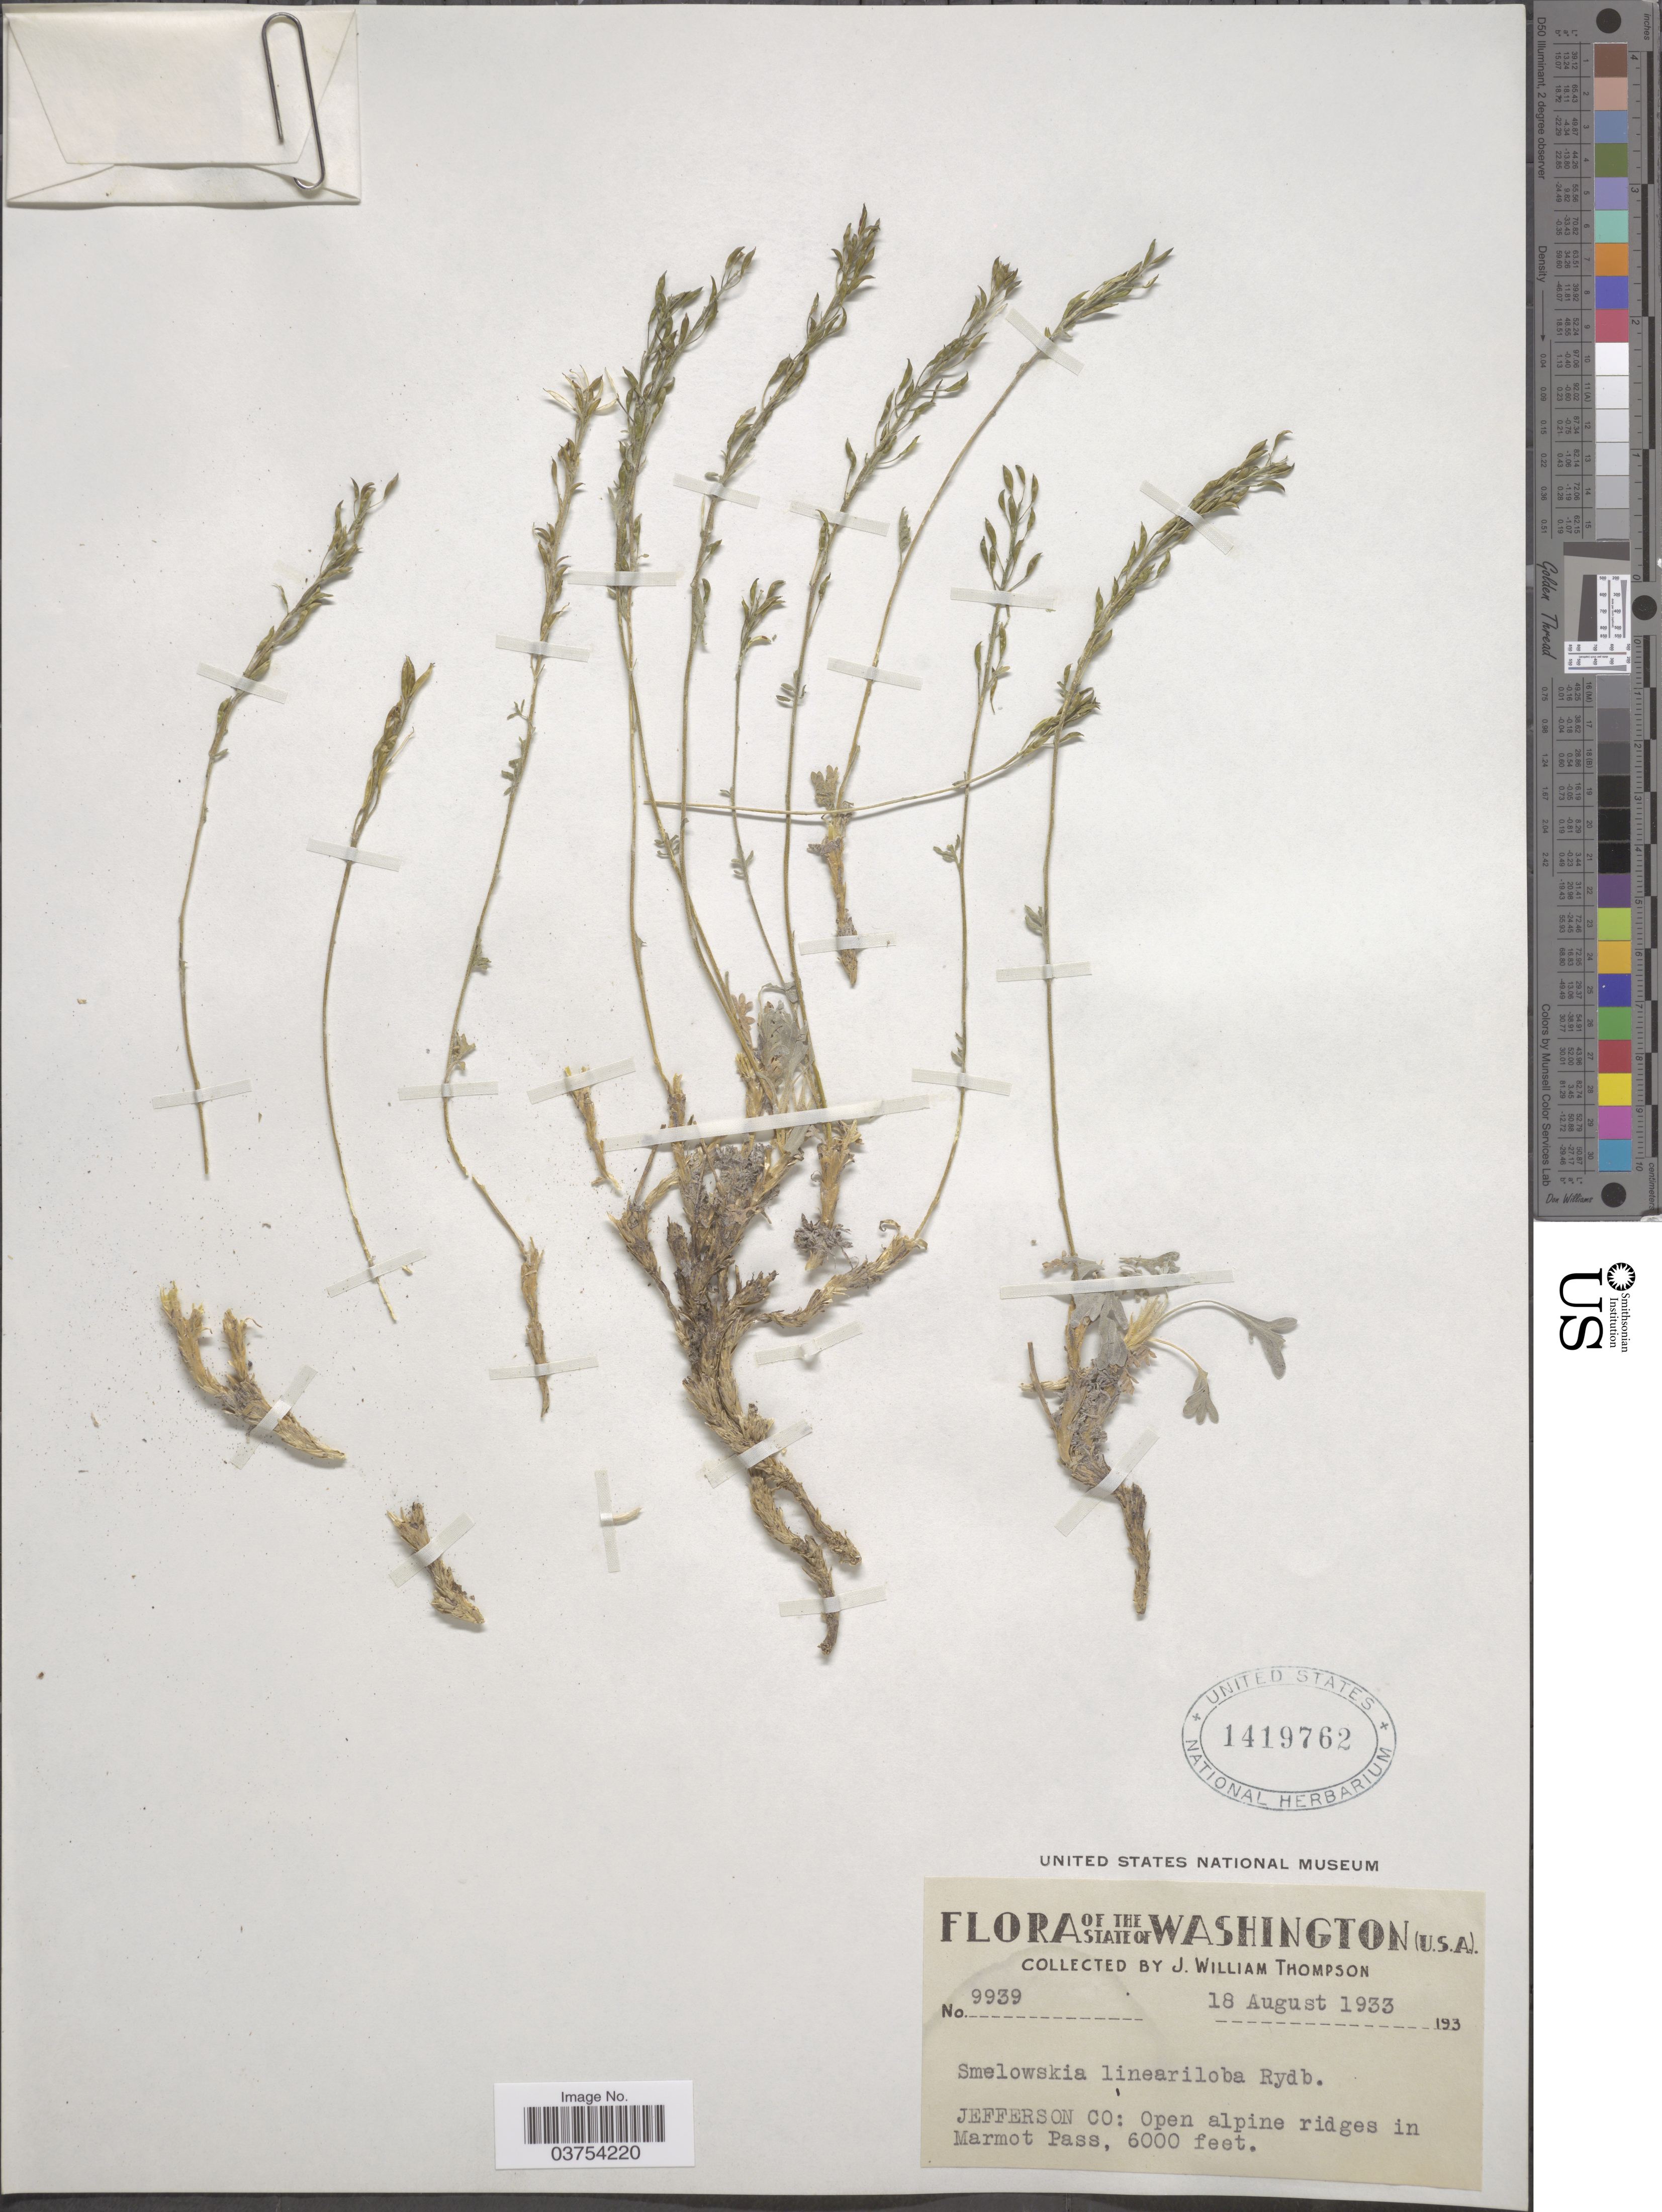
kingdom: Plantae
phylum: Tracheophyta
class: Magnoliopsida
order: Brassicales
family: Brassicaceae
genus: Smelowskia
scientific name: Smelowskia calycina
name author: (Stephan) C.A. Mey.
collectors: J. W. Thompson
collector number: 9939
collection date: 1933-08-18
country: United States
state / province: Washington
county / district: Jefferson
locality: Jefferson Co: Open alpine ridges in Marmot Pass.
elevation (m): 1829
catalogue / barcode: US 1419762